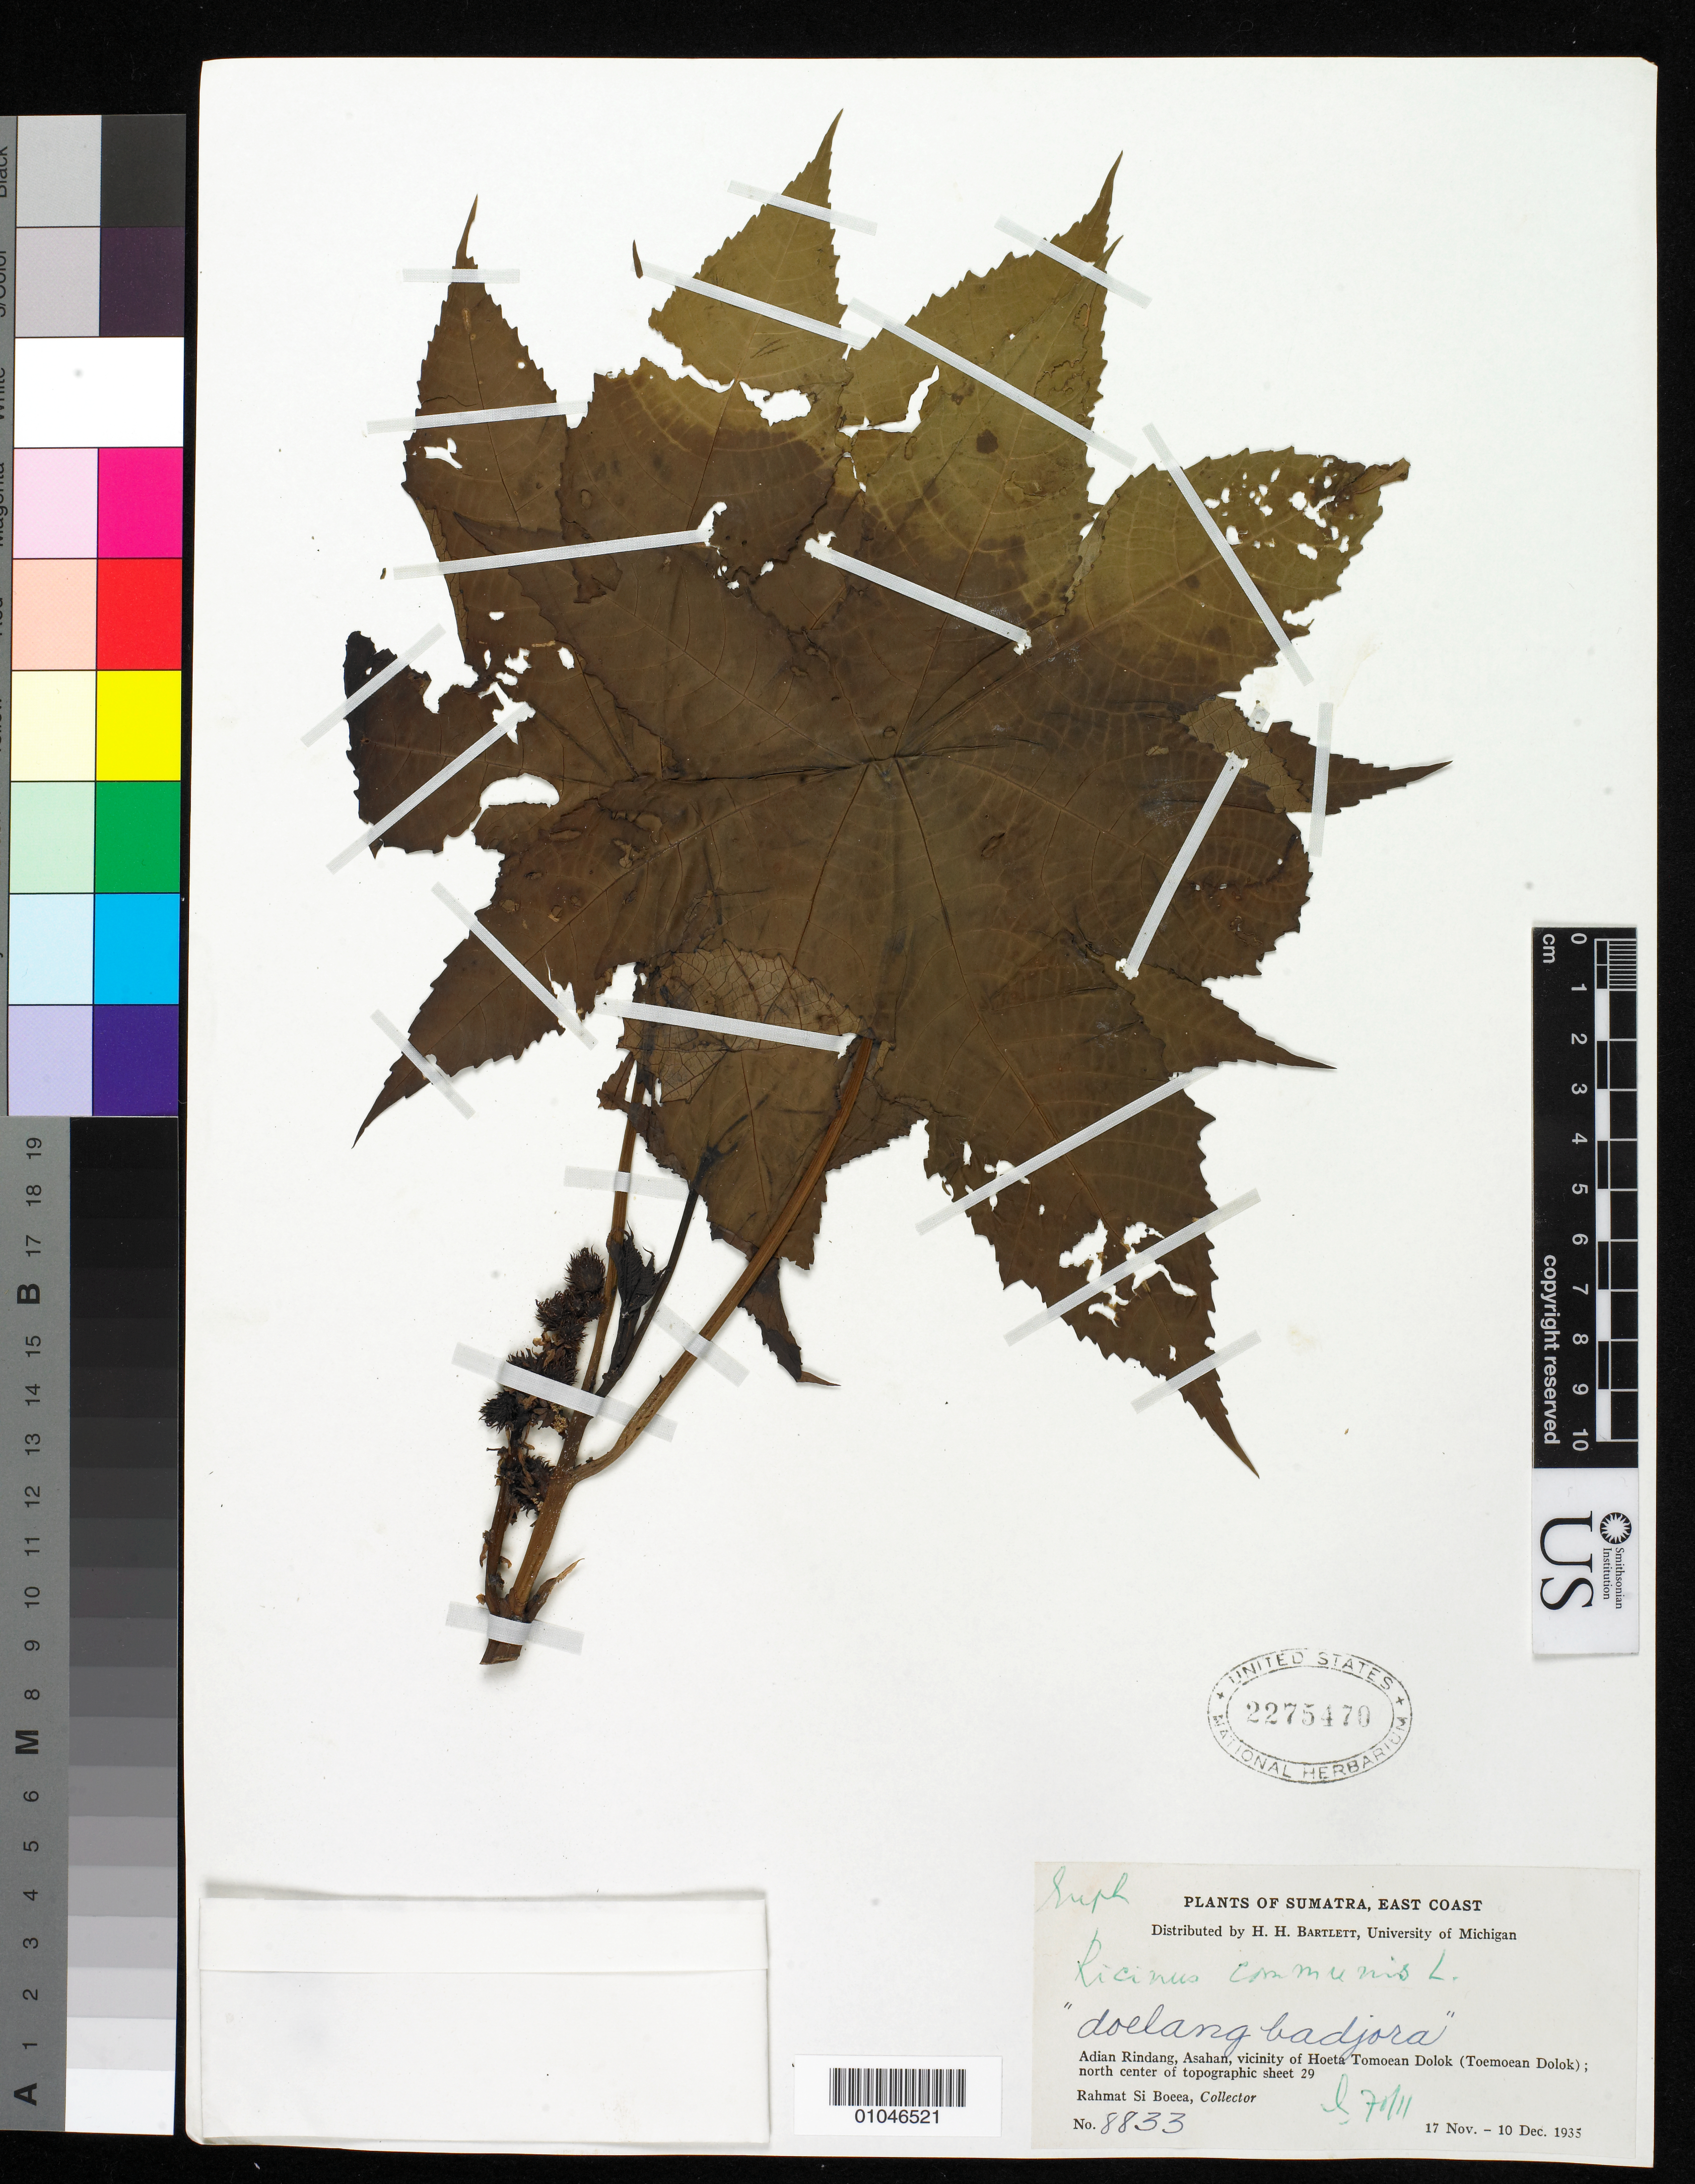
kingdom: Plantae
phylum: Tracheophyta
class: Magnoliopsida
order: Malpighiales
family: Euphorbiaceae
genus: Ricinus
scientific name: Ricinus communis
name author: L.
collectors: Rahmat Si Boeea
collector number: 8833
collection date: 1935-11-17/1935-12-10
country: Indonesia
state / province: Sumatra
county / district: Sumatera Utara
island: Sumatra I.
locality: (East Coast) Adian Rindang, Asahan, vicinity of Hoeta Tomoean Dolok (Toemoean Dolok)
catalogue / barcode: US 2275470